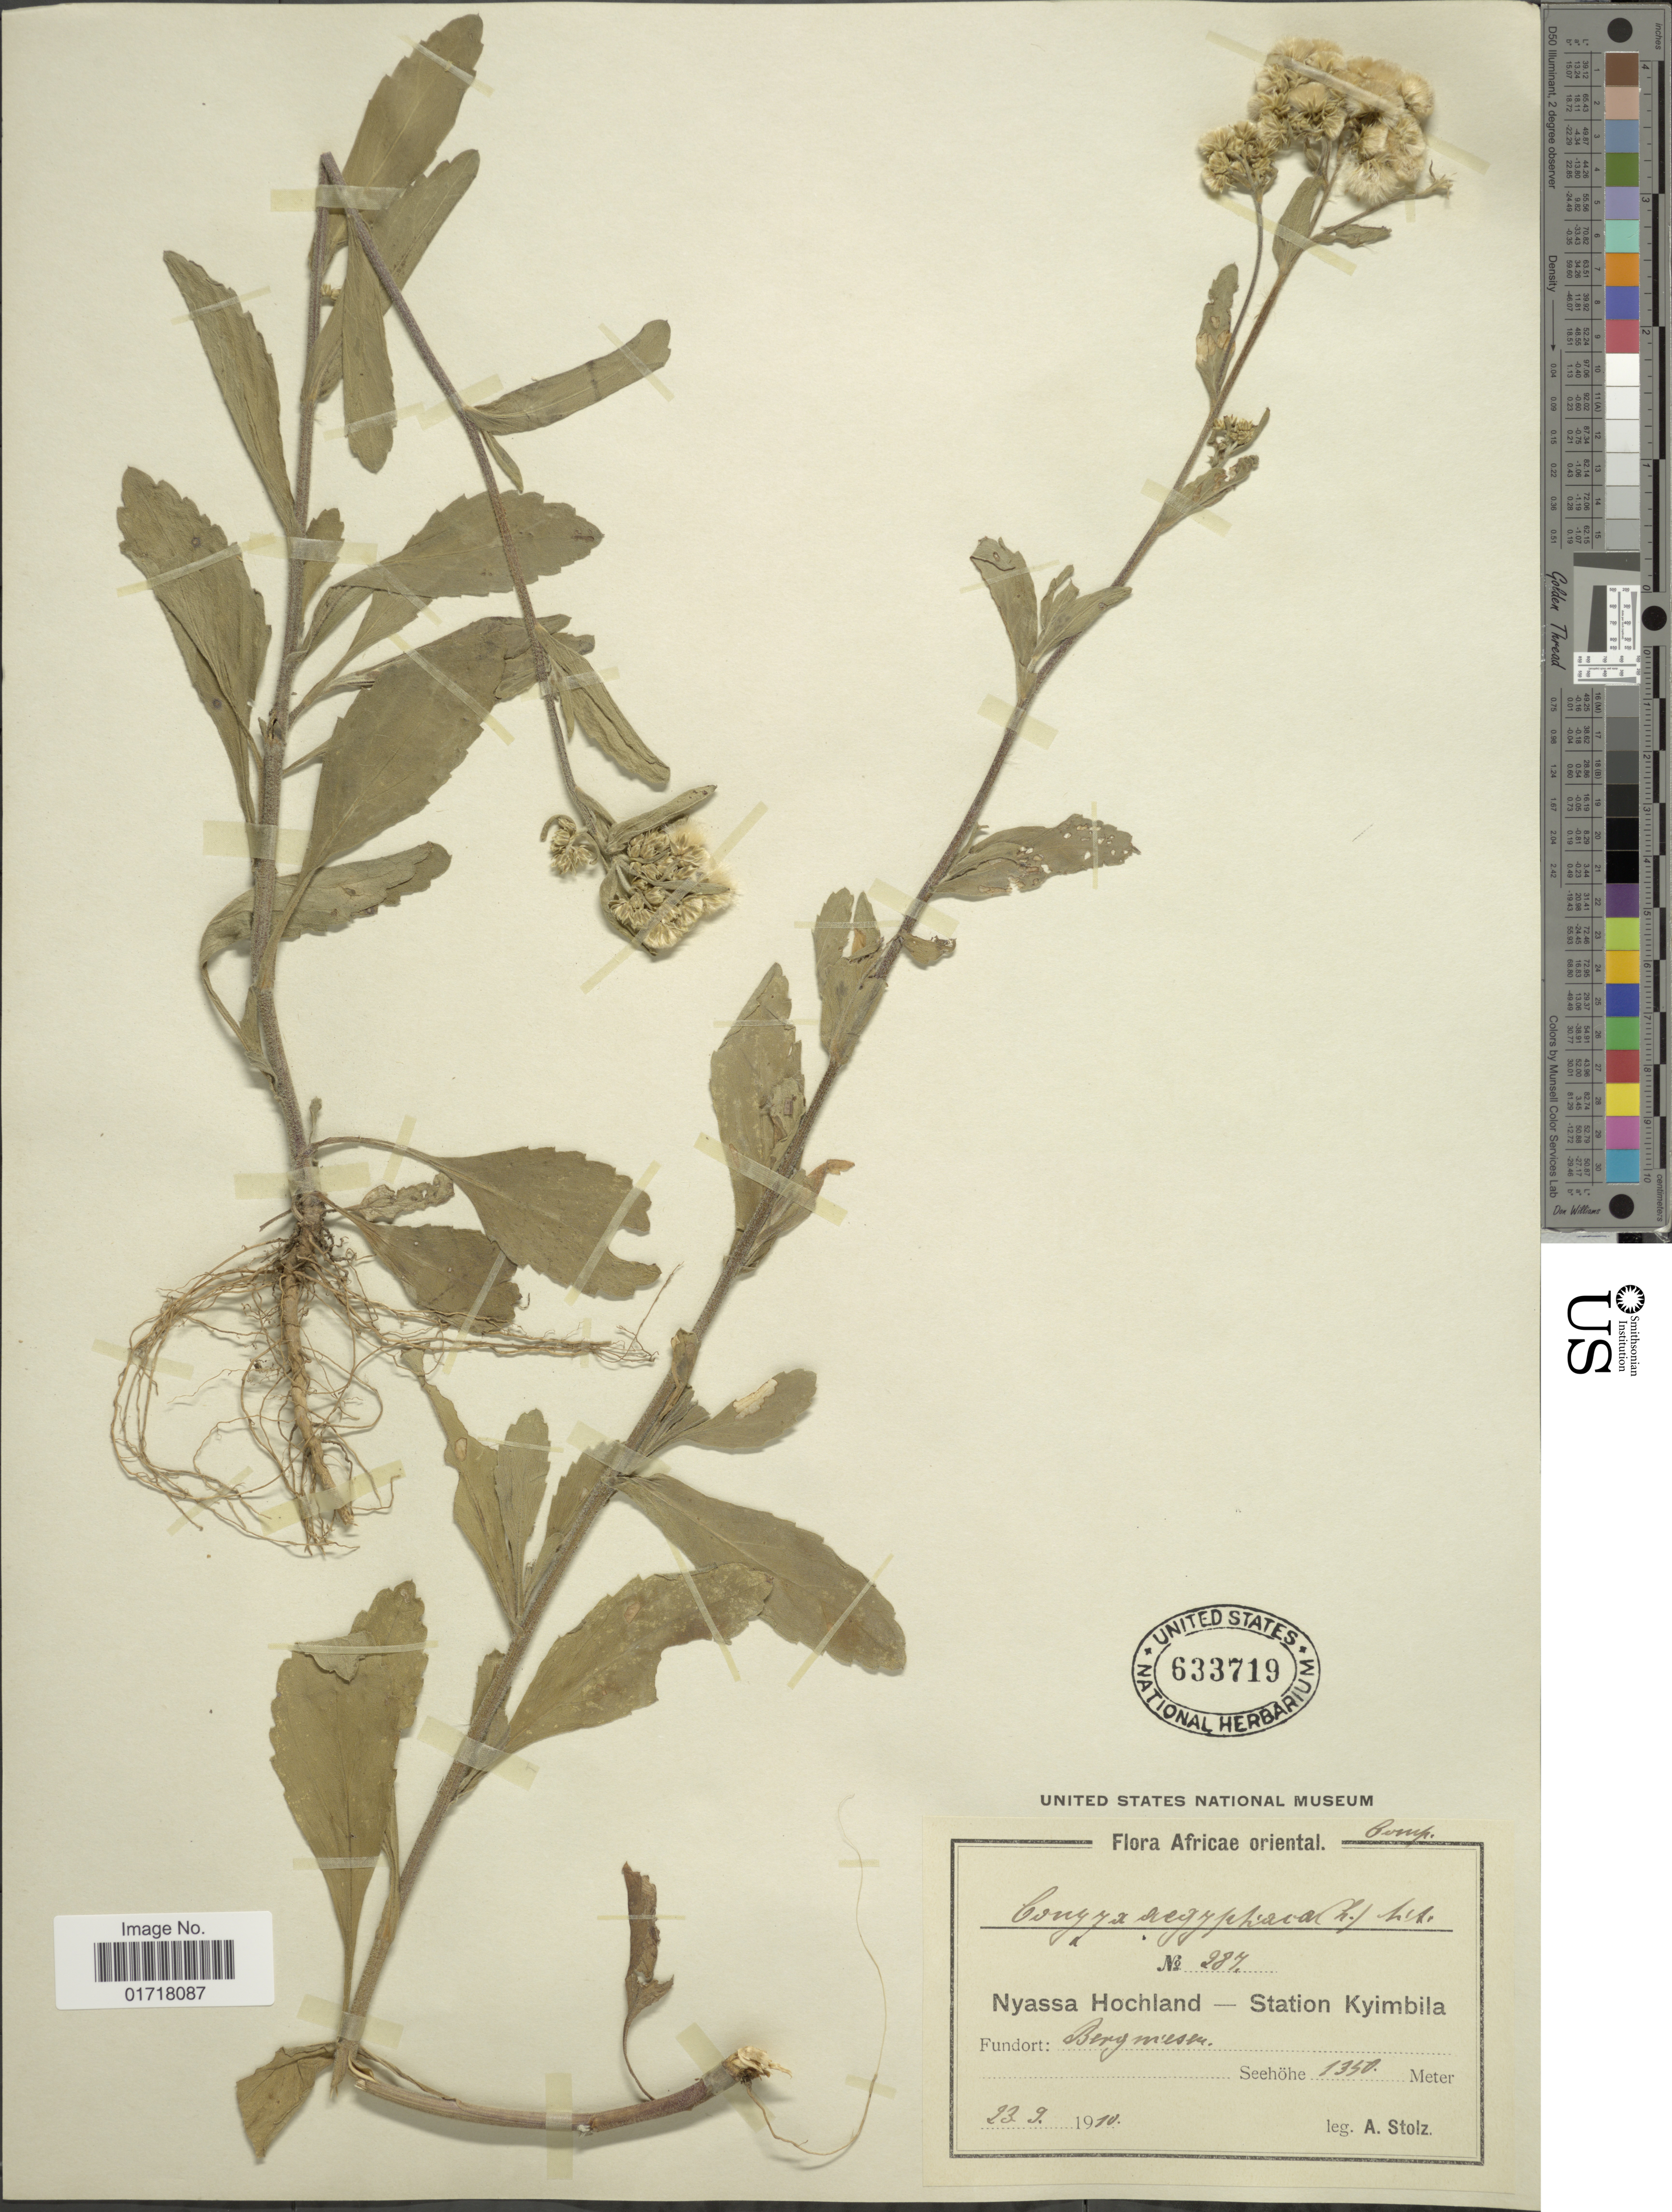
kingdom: Plantae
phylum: Tracheophyta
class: Magnoliopsida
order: Asterales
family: Asteraceae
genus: Conyza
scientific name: Conyza aegyptiaca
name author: (L.) Aiton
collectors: A. Stolz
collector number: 287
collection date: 1910-09-23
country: Malawi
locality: Africae oriental, Nyassa Hochland, Station Kyimbila, Fundort: Bergmesen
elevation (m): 1350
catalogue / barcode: US 633719